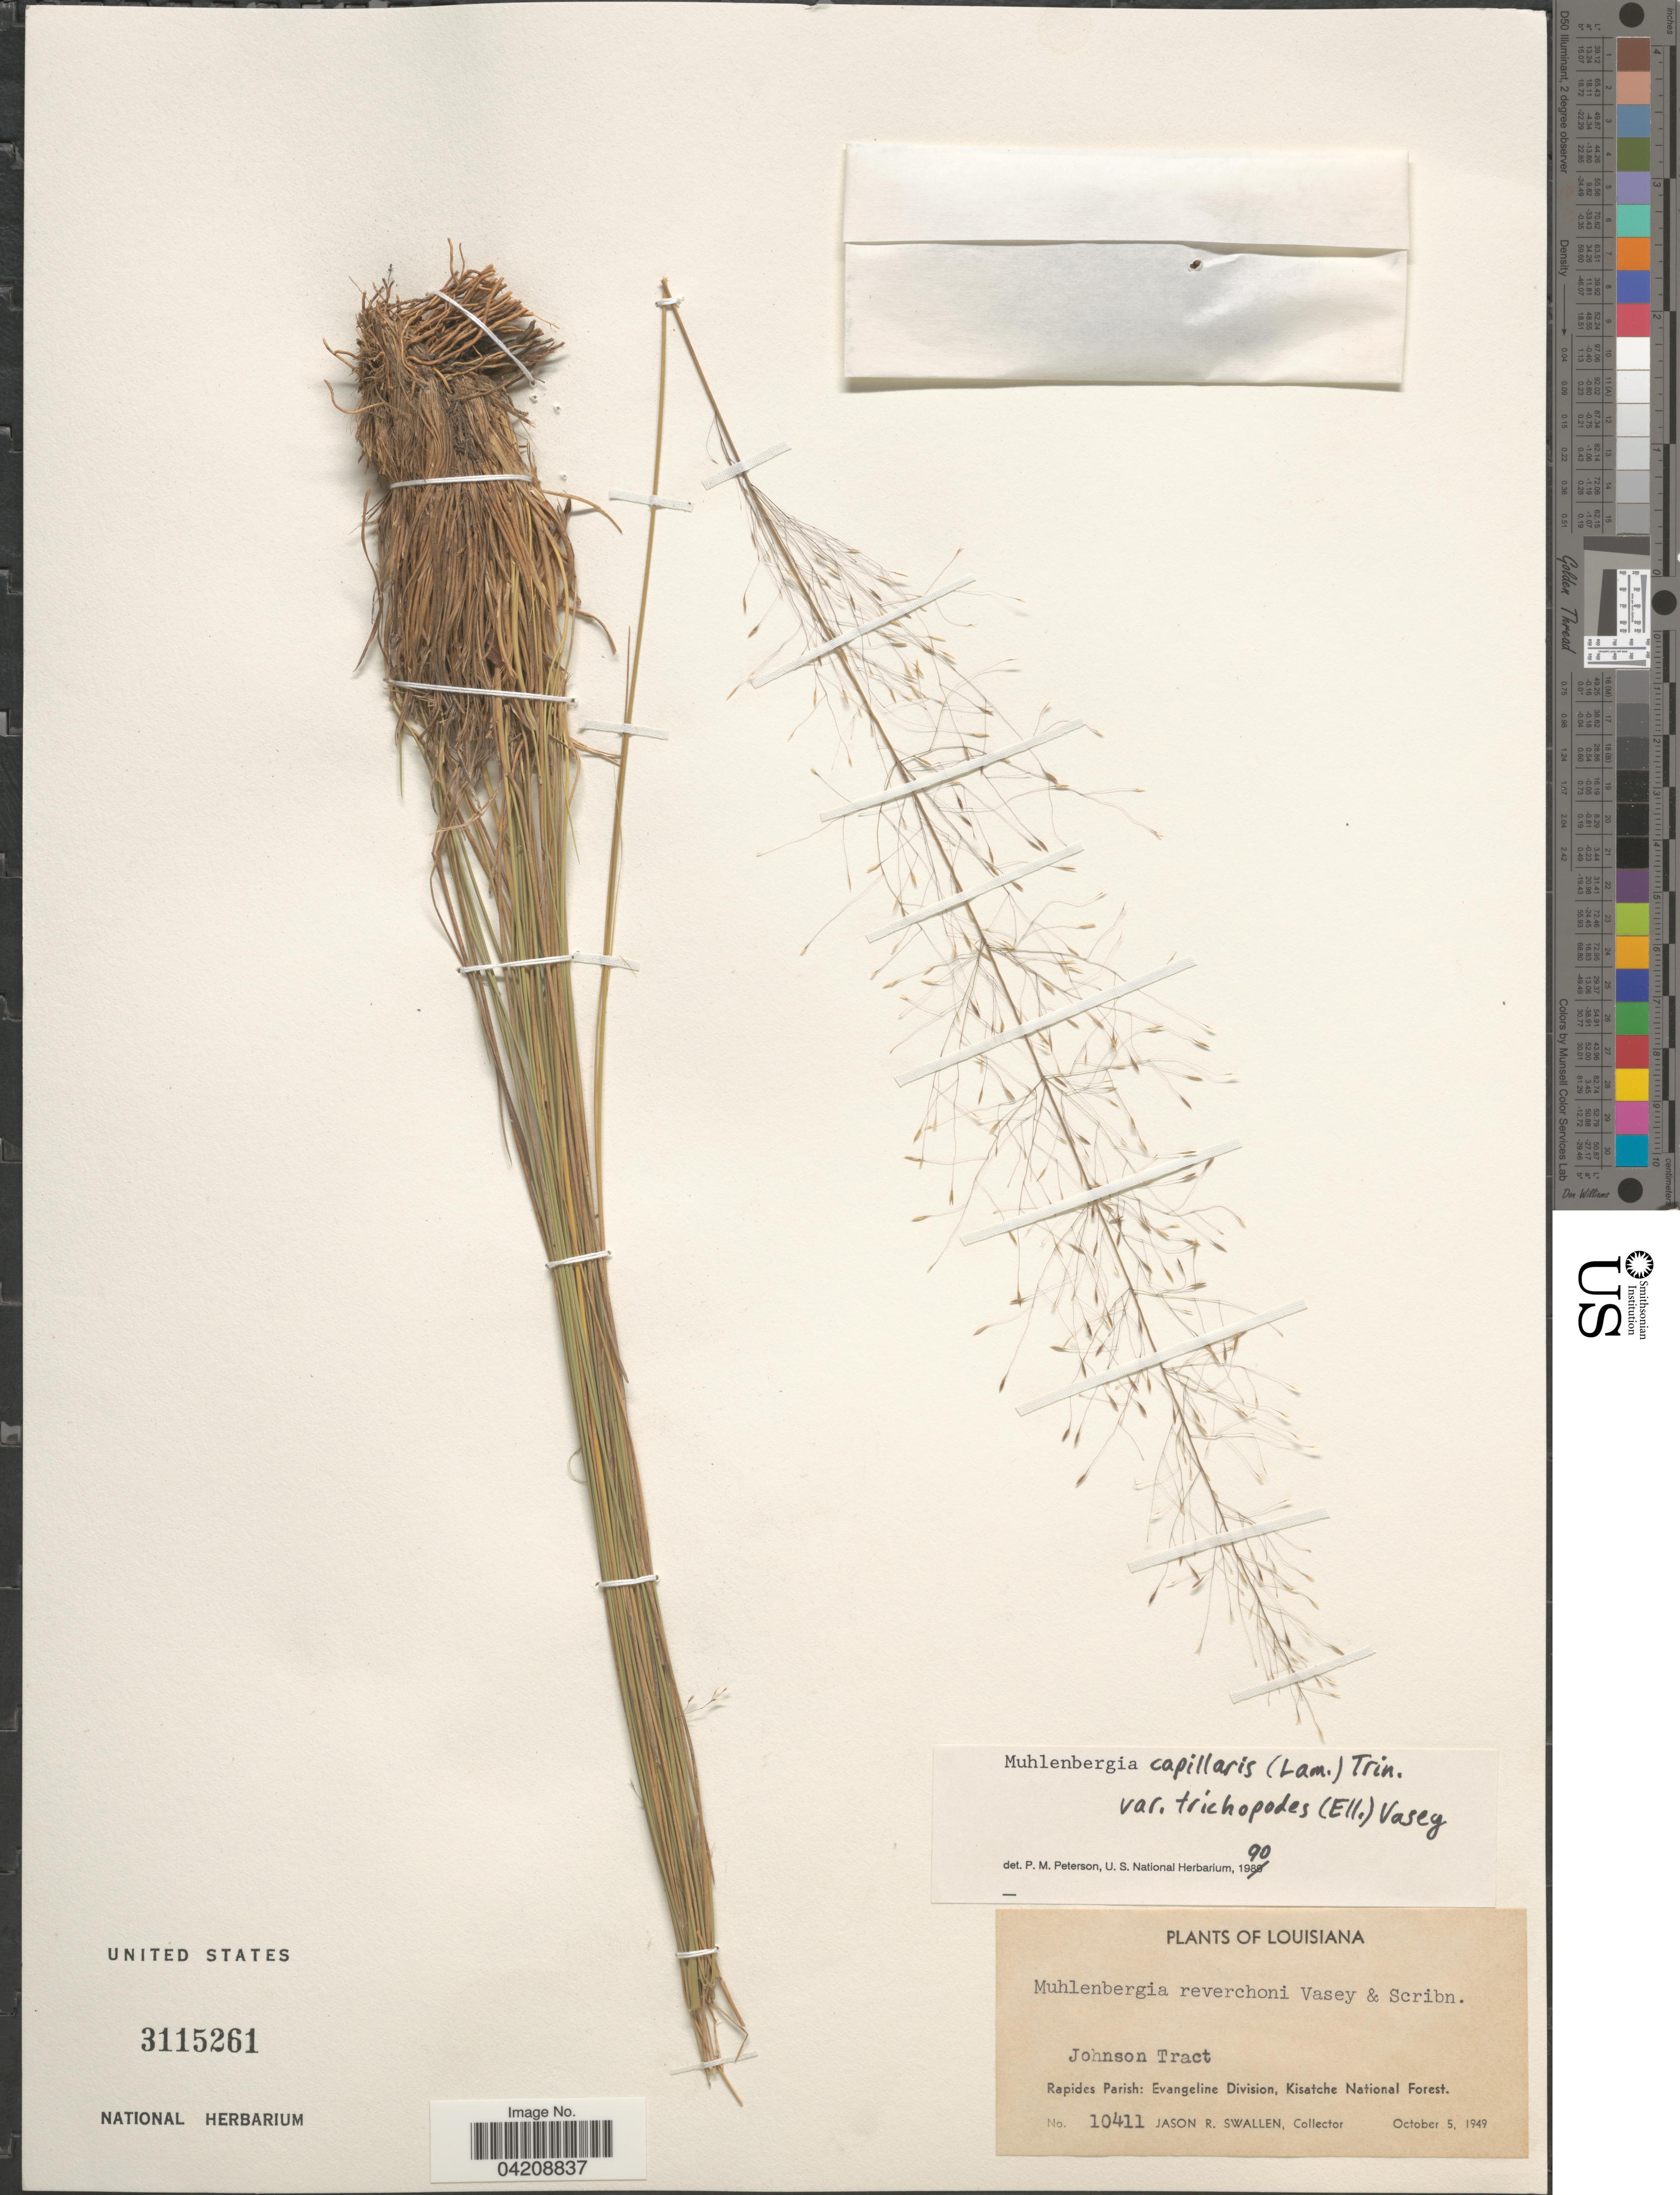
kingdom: Plantae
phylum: Tracheophyta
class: Liliopsida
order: Poales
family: Poaceae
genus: Muhlenbergia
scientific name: Muhlenbergia expansa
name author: Trin.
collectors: J. R. Swallen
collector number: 10411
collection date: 1949-10-05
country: United States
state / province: Louisiana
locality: Johnson Tract. Rapides Parish: Evangeline Division, Kisatche National Forest.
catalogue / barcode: US 3115261